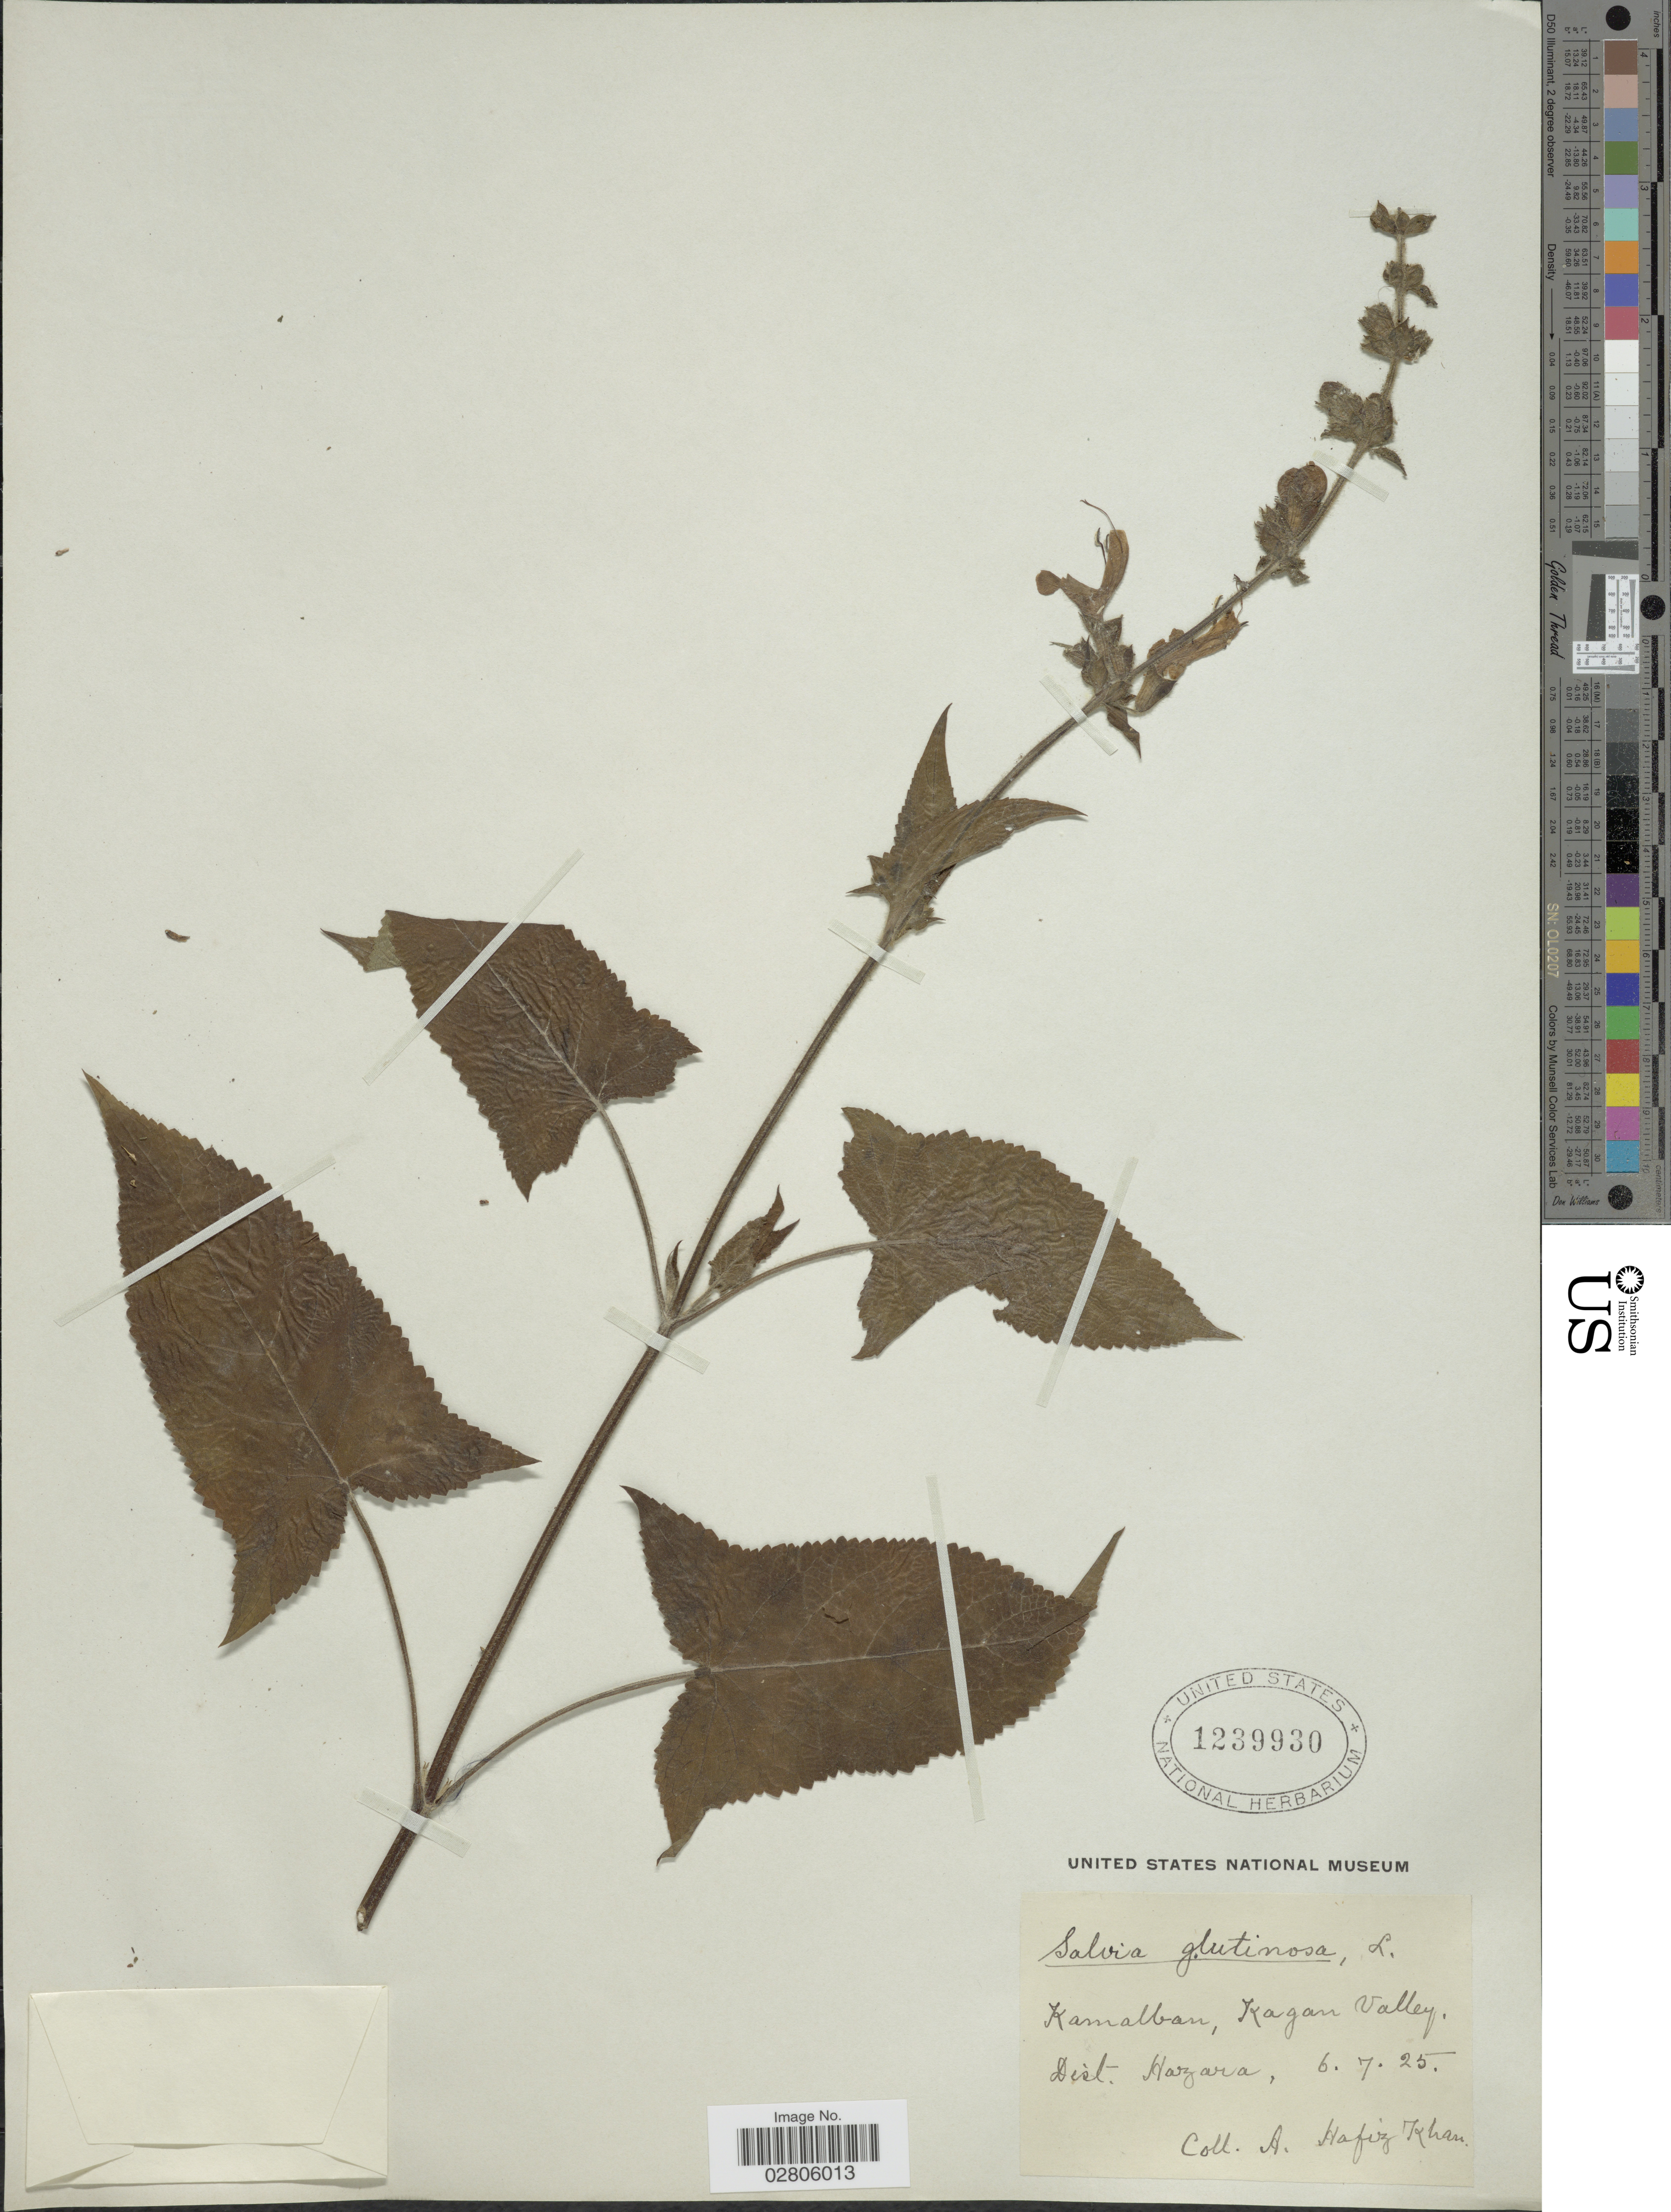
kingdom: Plantae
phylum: Tracheophyta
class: Magnoliopsida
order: Lamiales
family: Lamiaceae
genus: Salvia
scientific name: Salvia glutinosa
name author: L.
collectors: A. Hafiz-Khan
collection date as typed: Transcribed d/m/y: 6/7/25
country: Pakistan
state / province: Khyber Pakhtunkhwa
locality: Kamalban, Kagan Valley, Dist. Hazara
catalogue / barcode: US 1239930